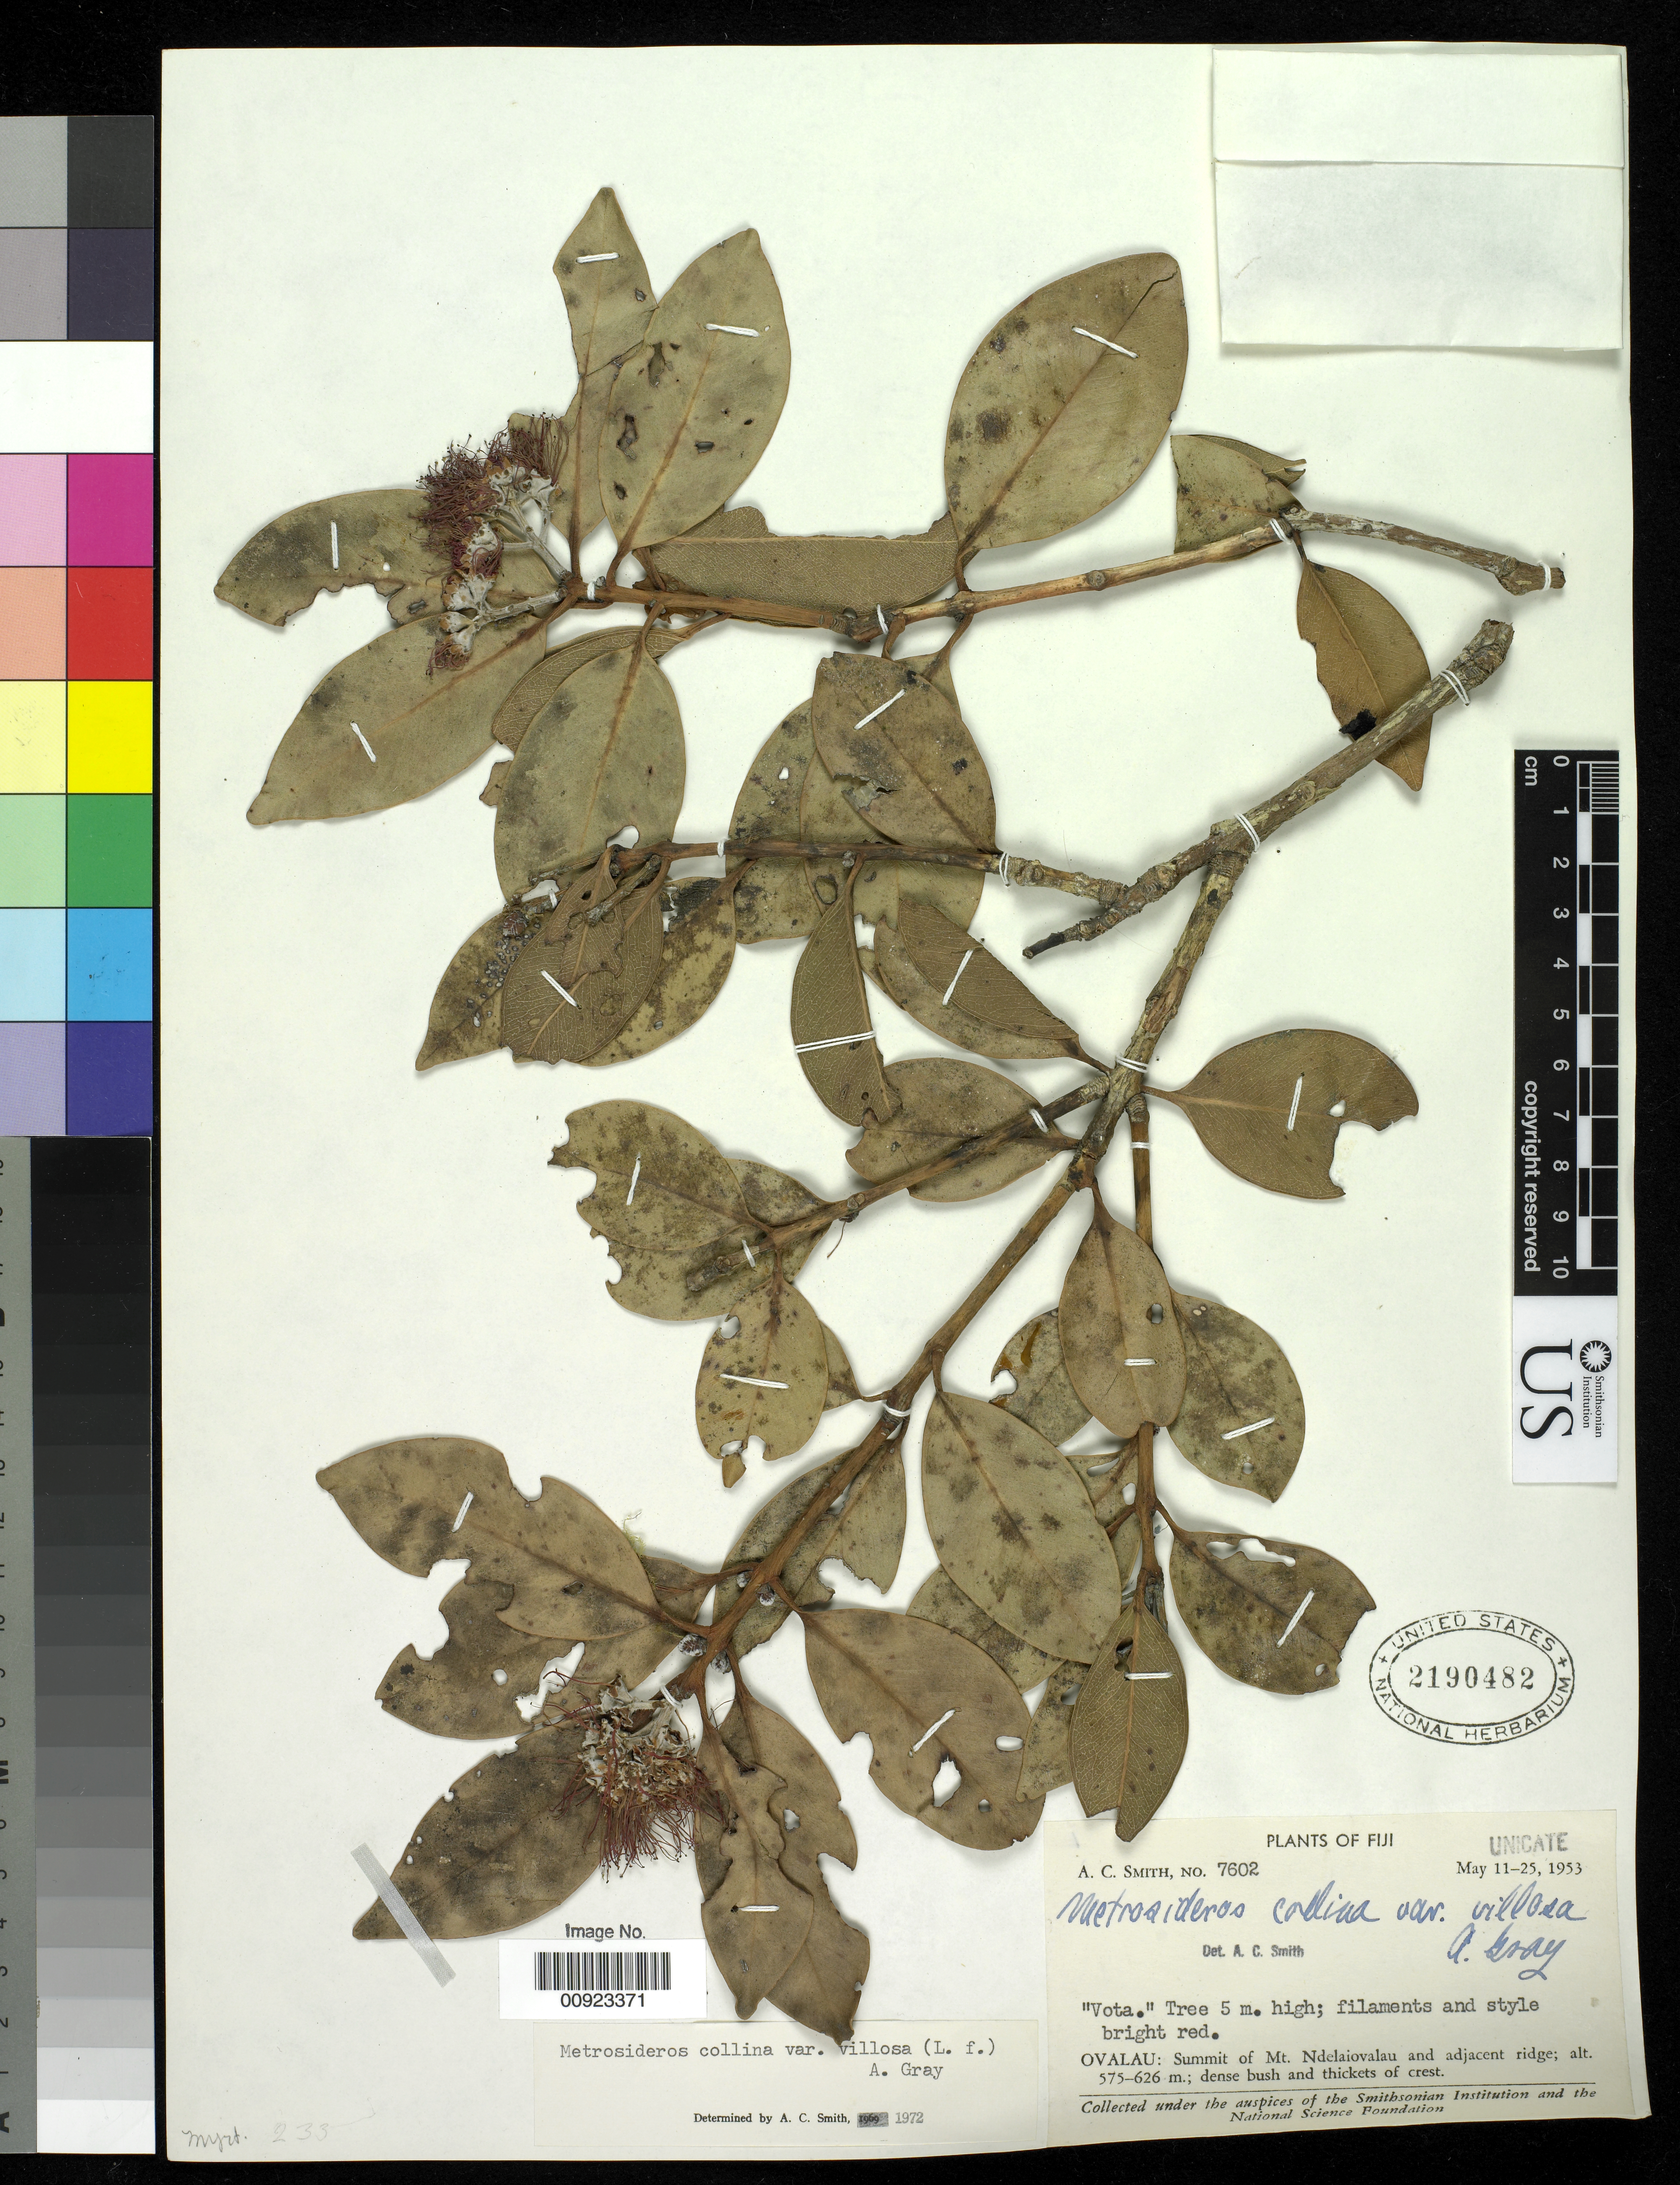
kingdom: Plantae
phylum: Tracheophyta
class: Magnoliopsida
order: Myrtales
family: Myrtaceae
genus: Metrosideros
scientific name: Metrosideros collina var. villosa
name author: (L. f.) A. Gray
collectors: C. A. Smith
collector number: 7602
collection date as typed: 11 May 1953 to 25 May 1953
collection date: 1953-05-11/1953-05-25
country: Fiji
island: Ovalau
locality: Summit of Mt. Ndelaiovalau and adjacent ridge.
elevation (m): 575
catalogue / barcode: US 2190482